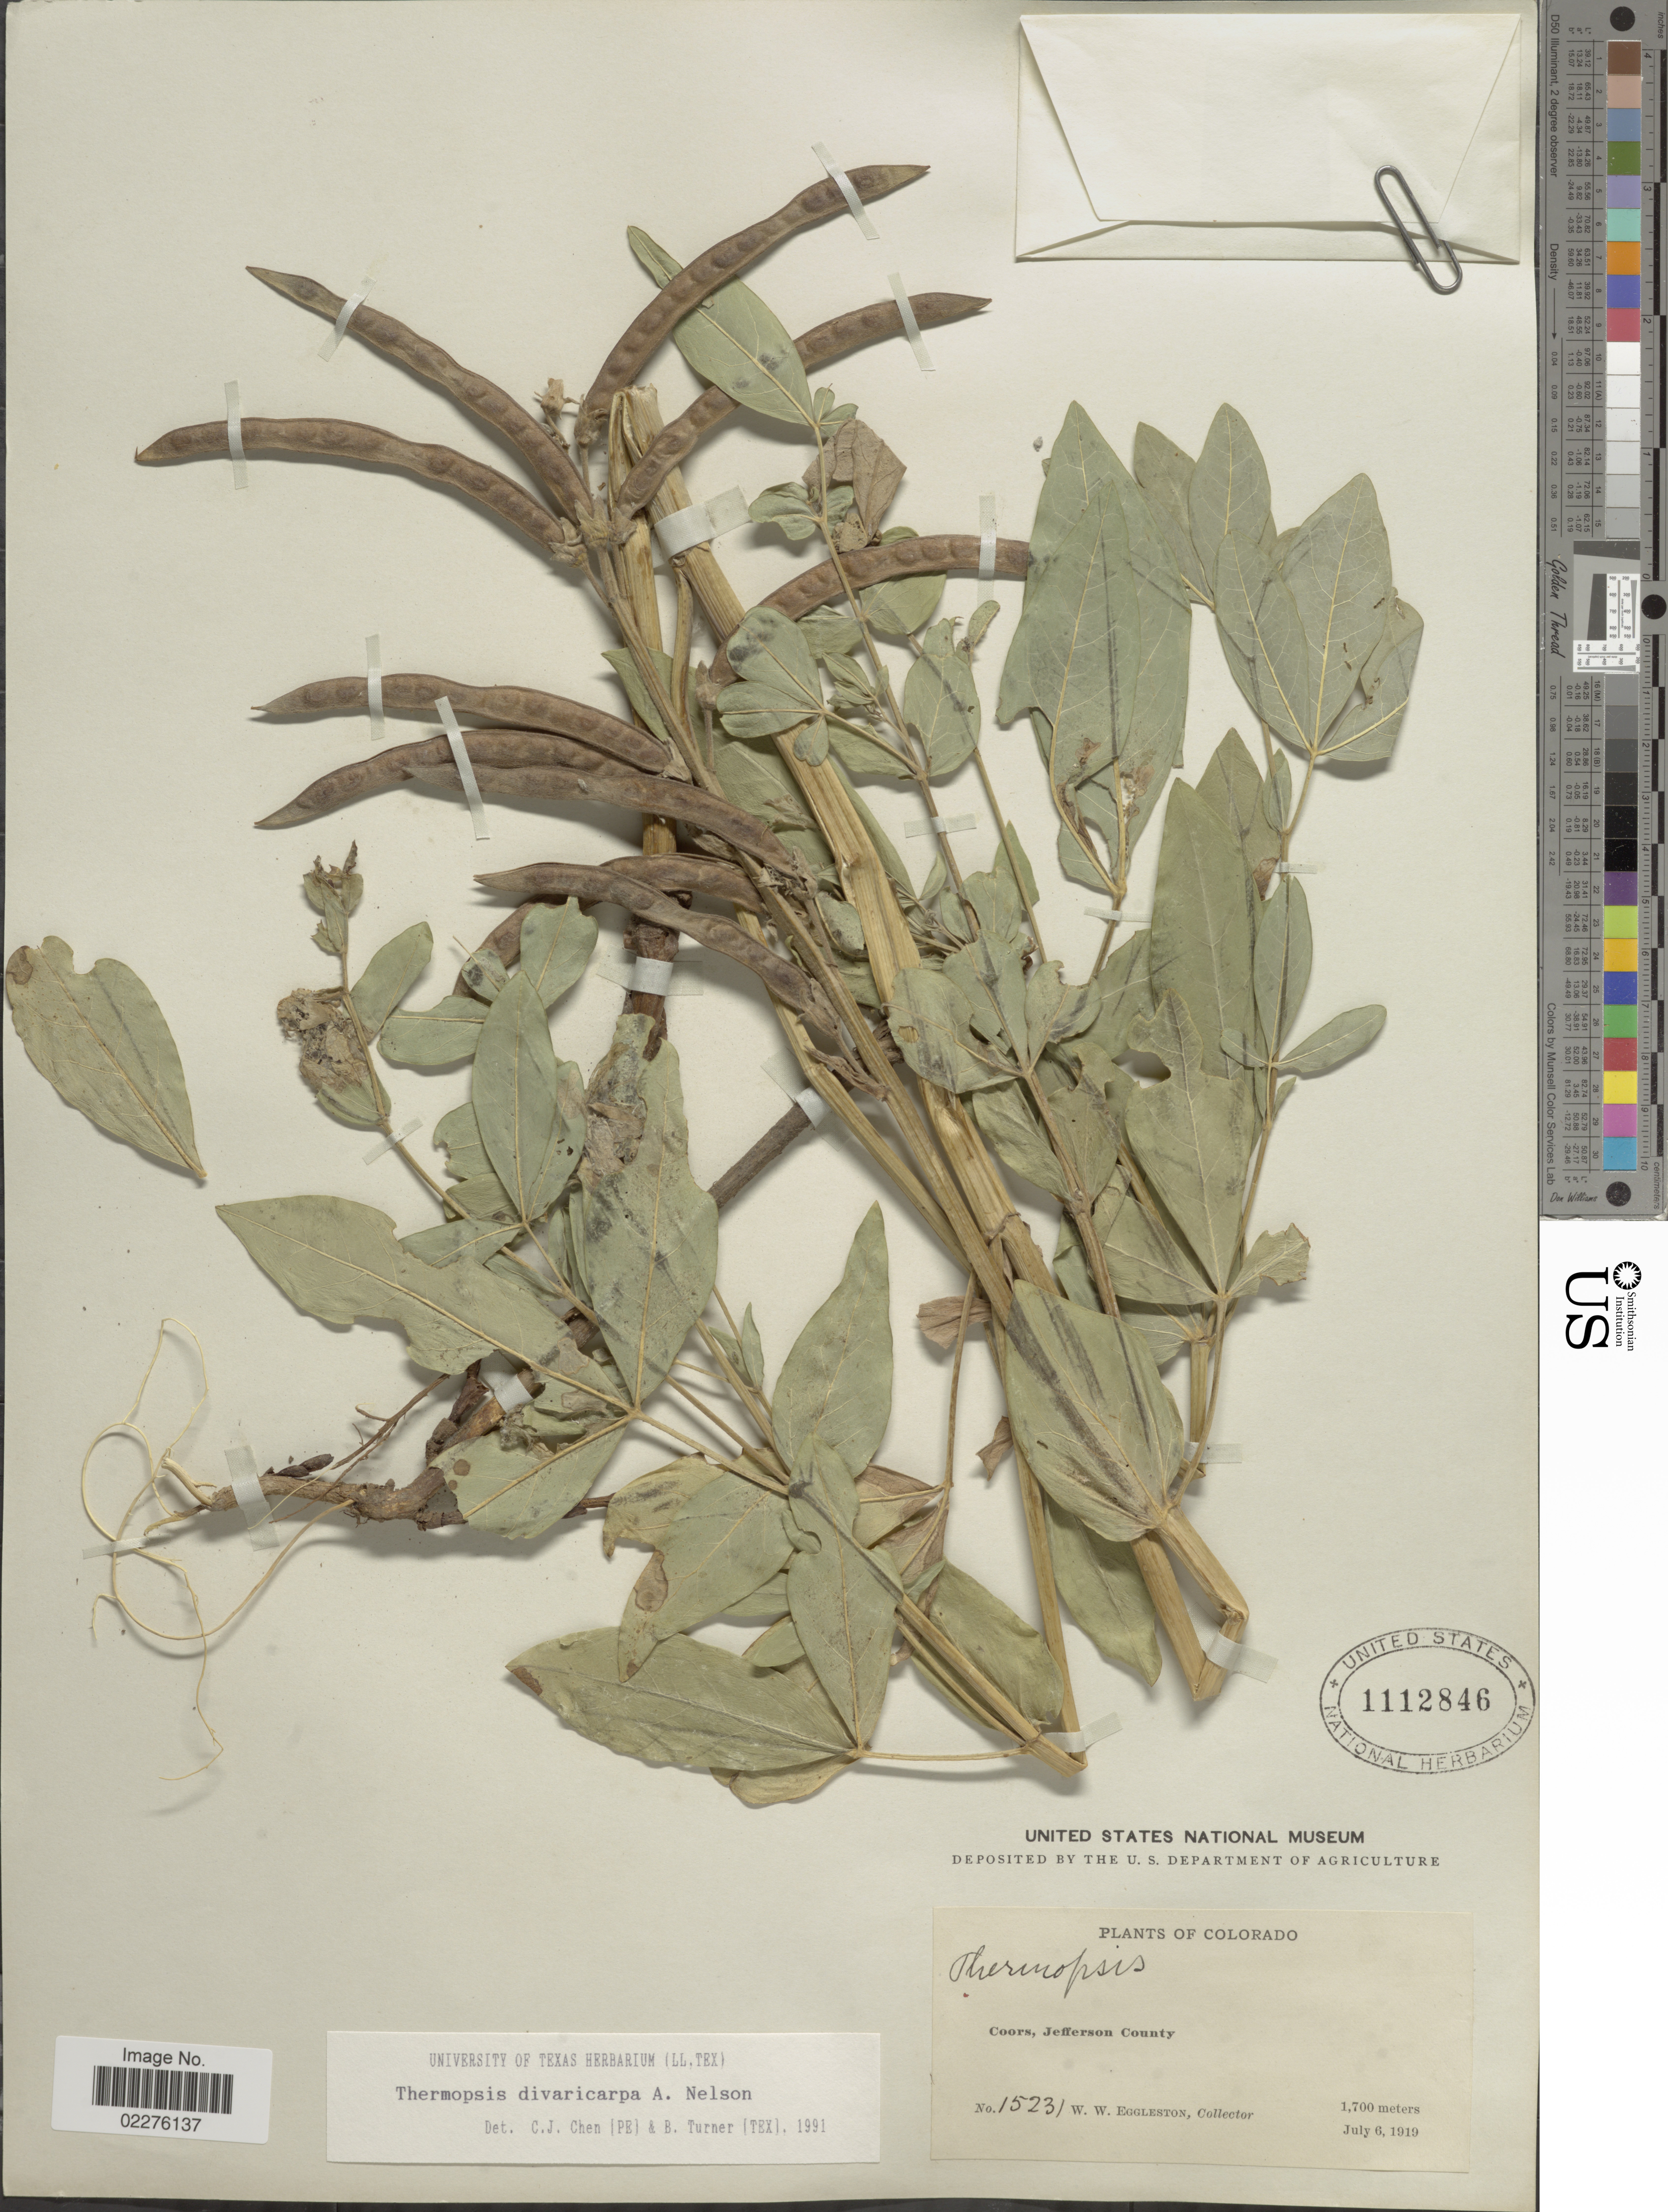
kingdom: Plantae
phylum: Tracheophyta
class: Magnoliopsida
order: Fabales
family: Fabaceae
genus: Thermopsis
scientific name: Thermopsis divaricarpa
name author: A. Nelson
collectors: W. W. Eggleston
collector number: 15231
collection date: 1919-07-06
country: United States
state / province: Colorado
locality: Coors, Jefferson County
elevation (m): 1700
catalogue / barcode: US 1112846